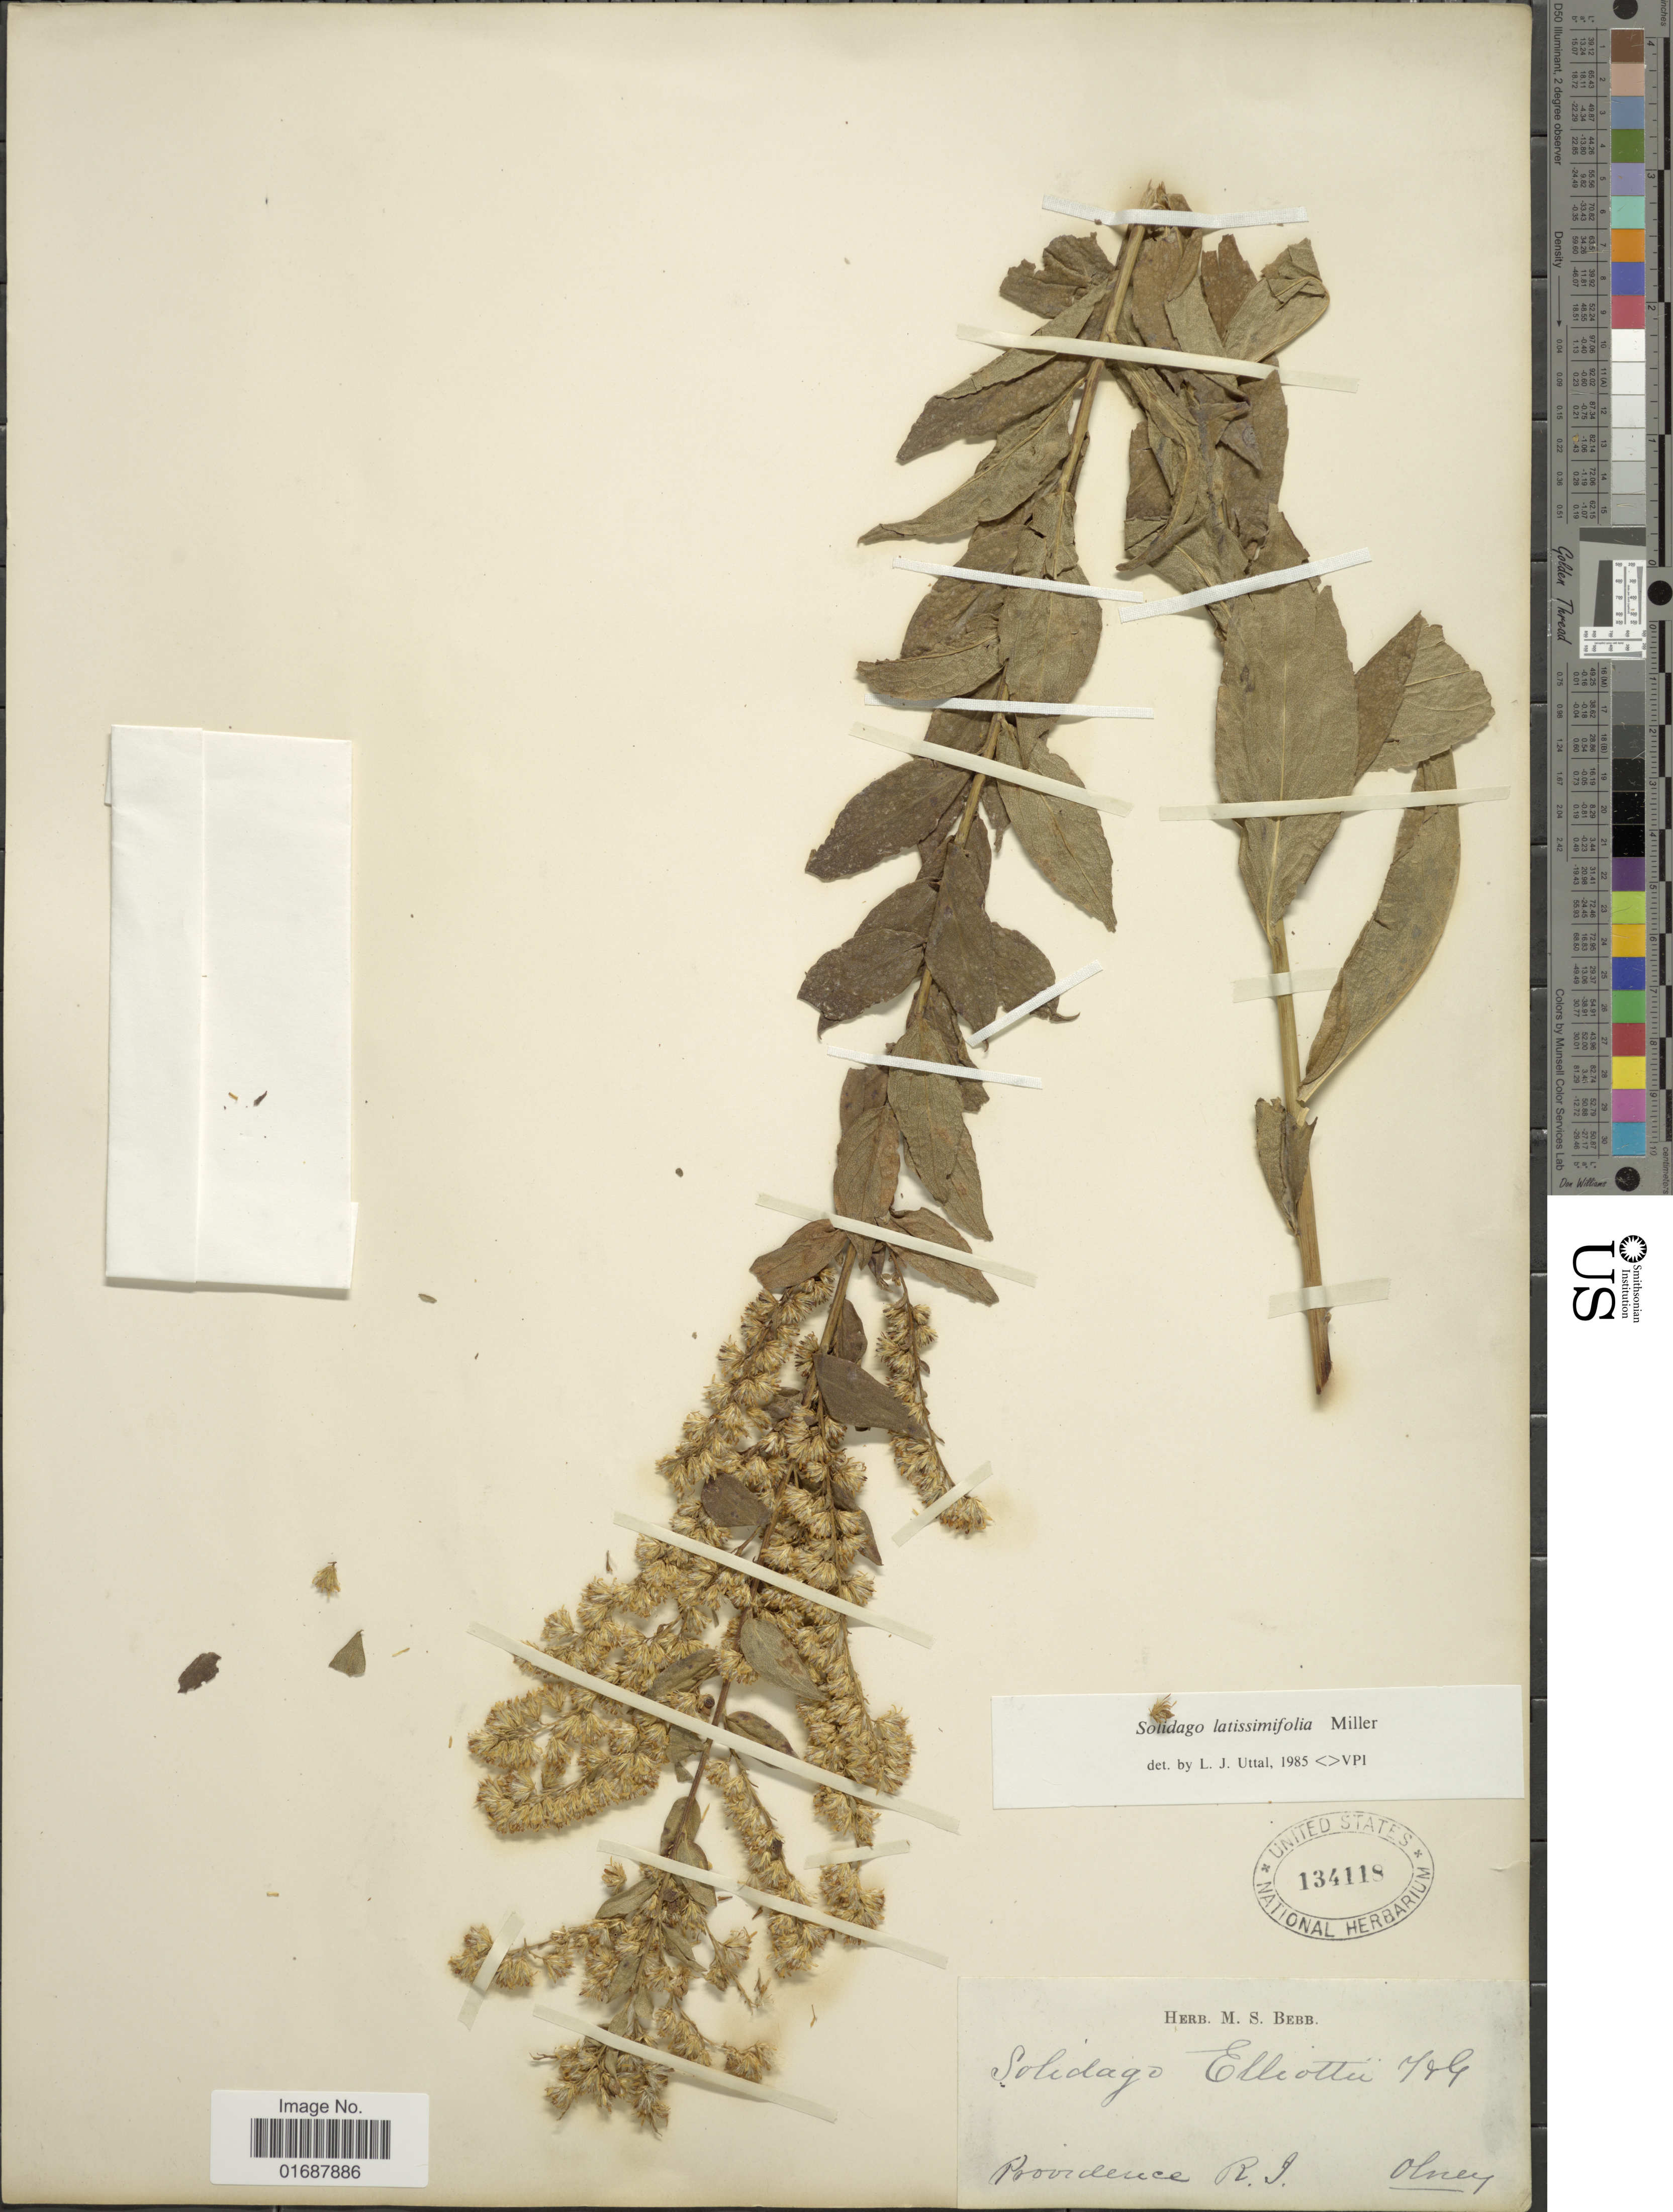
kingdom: Plantae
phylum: Tracheophyta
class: Magnoliopsida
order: Asterales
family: Asteraceae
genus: Solidago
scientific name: Solidago latissimifolia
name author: Mill.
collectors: Olney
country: United States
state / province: Rhode Island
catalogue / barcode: US 134118